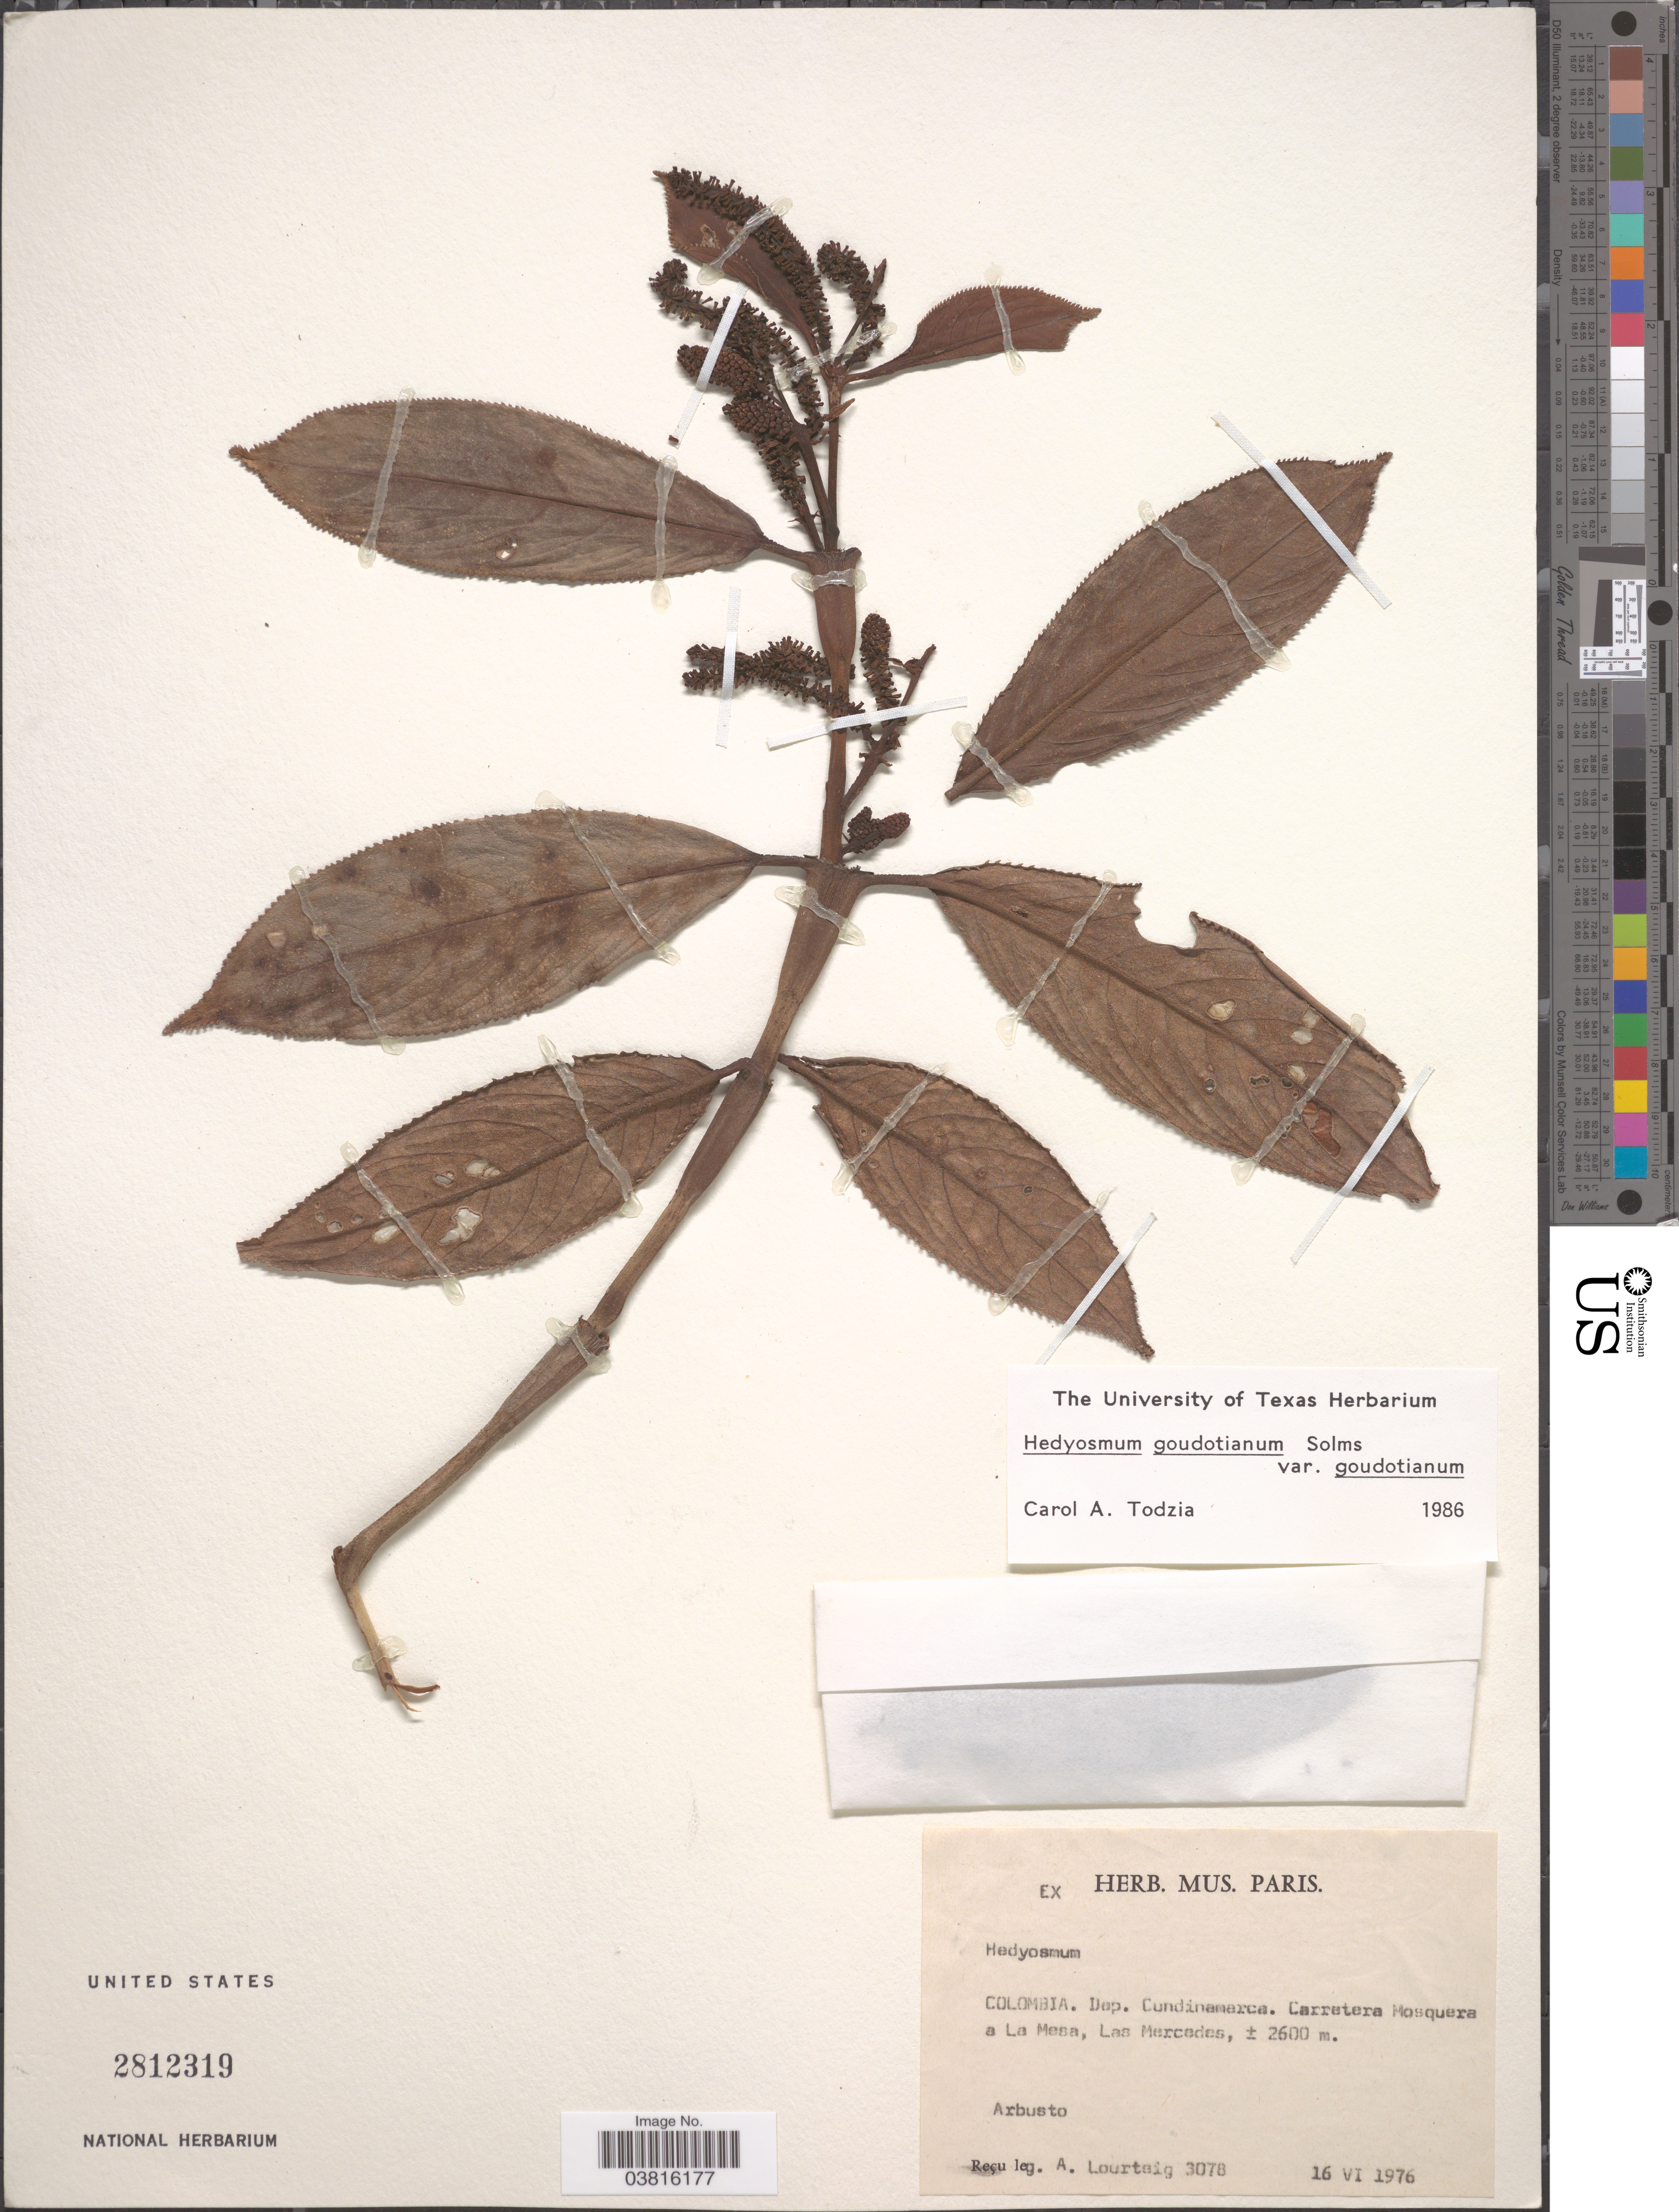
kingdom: Plantae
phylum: Tracheophyta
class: Magnoliopsida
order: Chloranthales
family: Chloranthaceae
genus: Hedyosmum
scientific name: Hedyosmum goudotianum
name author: Solms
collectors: A. Lourteig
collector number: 3078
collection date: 1976-06-16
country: Colombia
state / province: Cundinamarca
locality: Dep. Cundinamarca. Carretera Mosquera a La Mesa, Las Mercedes.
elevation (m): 2600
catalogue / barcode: US 2812319